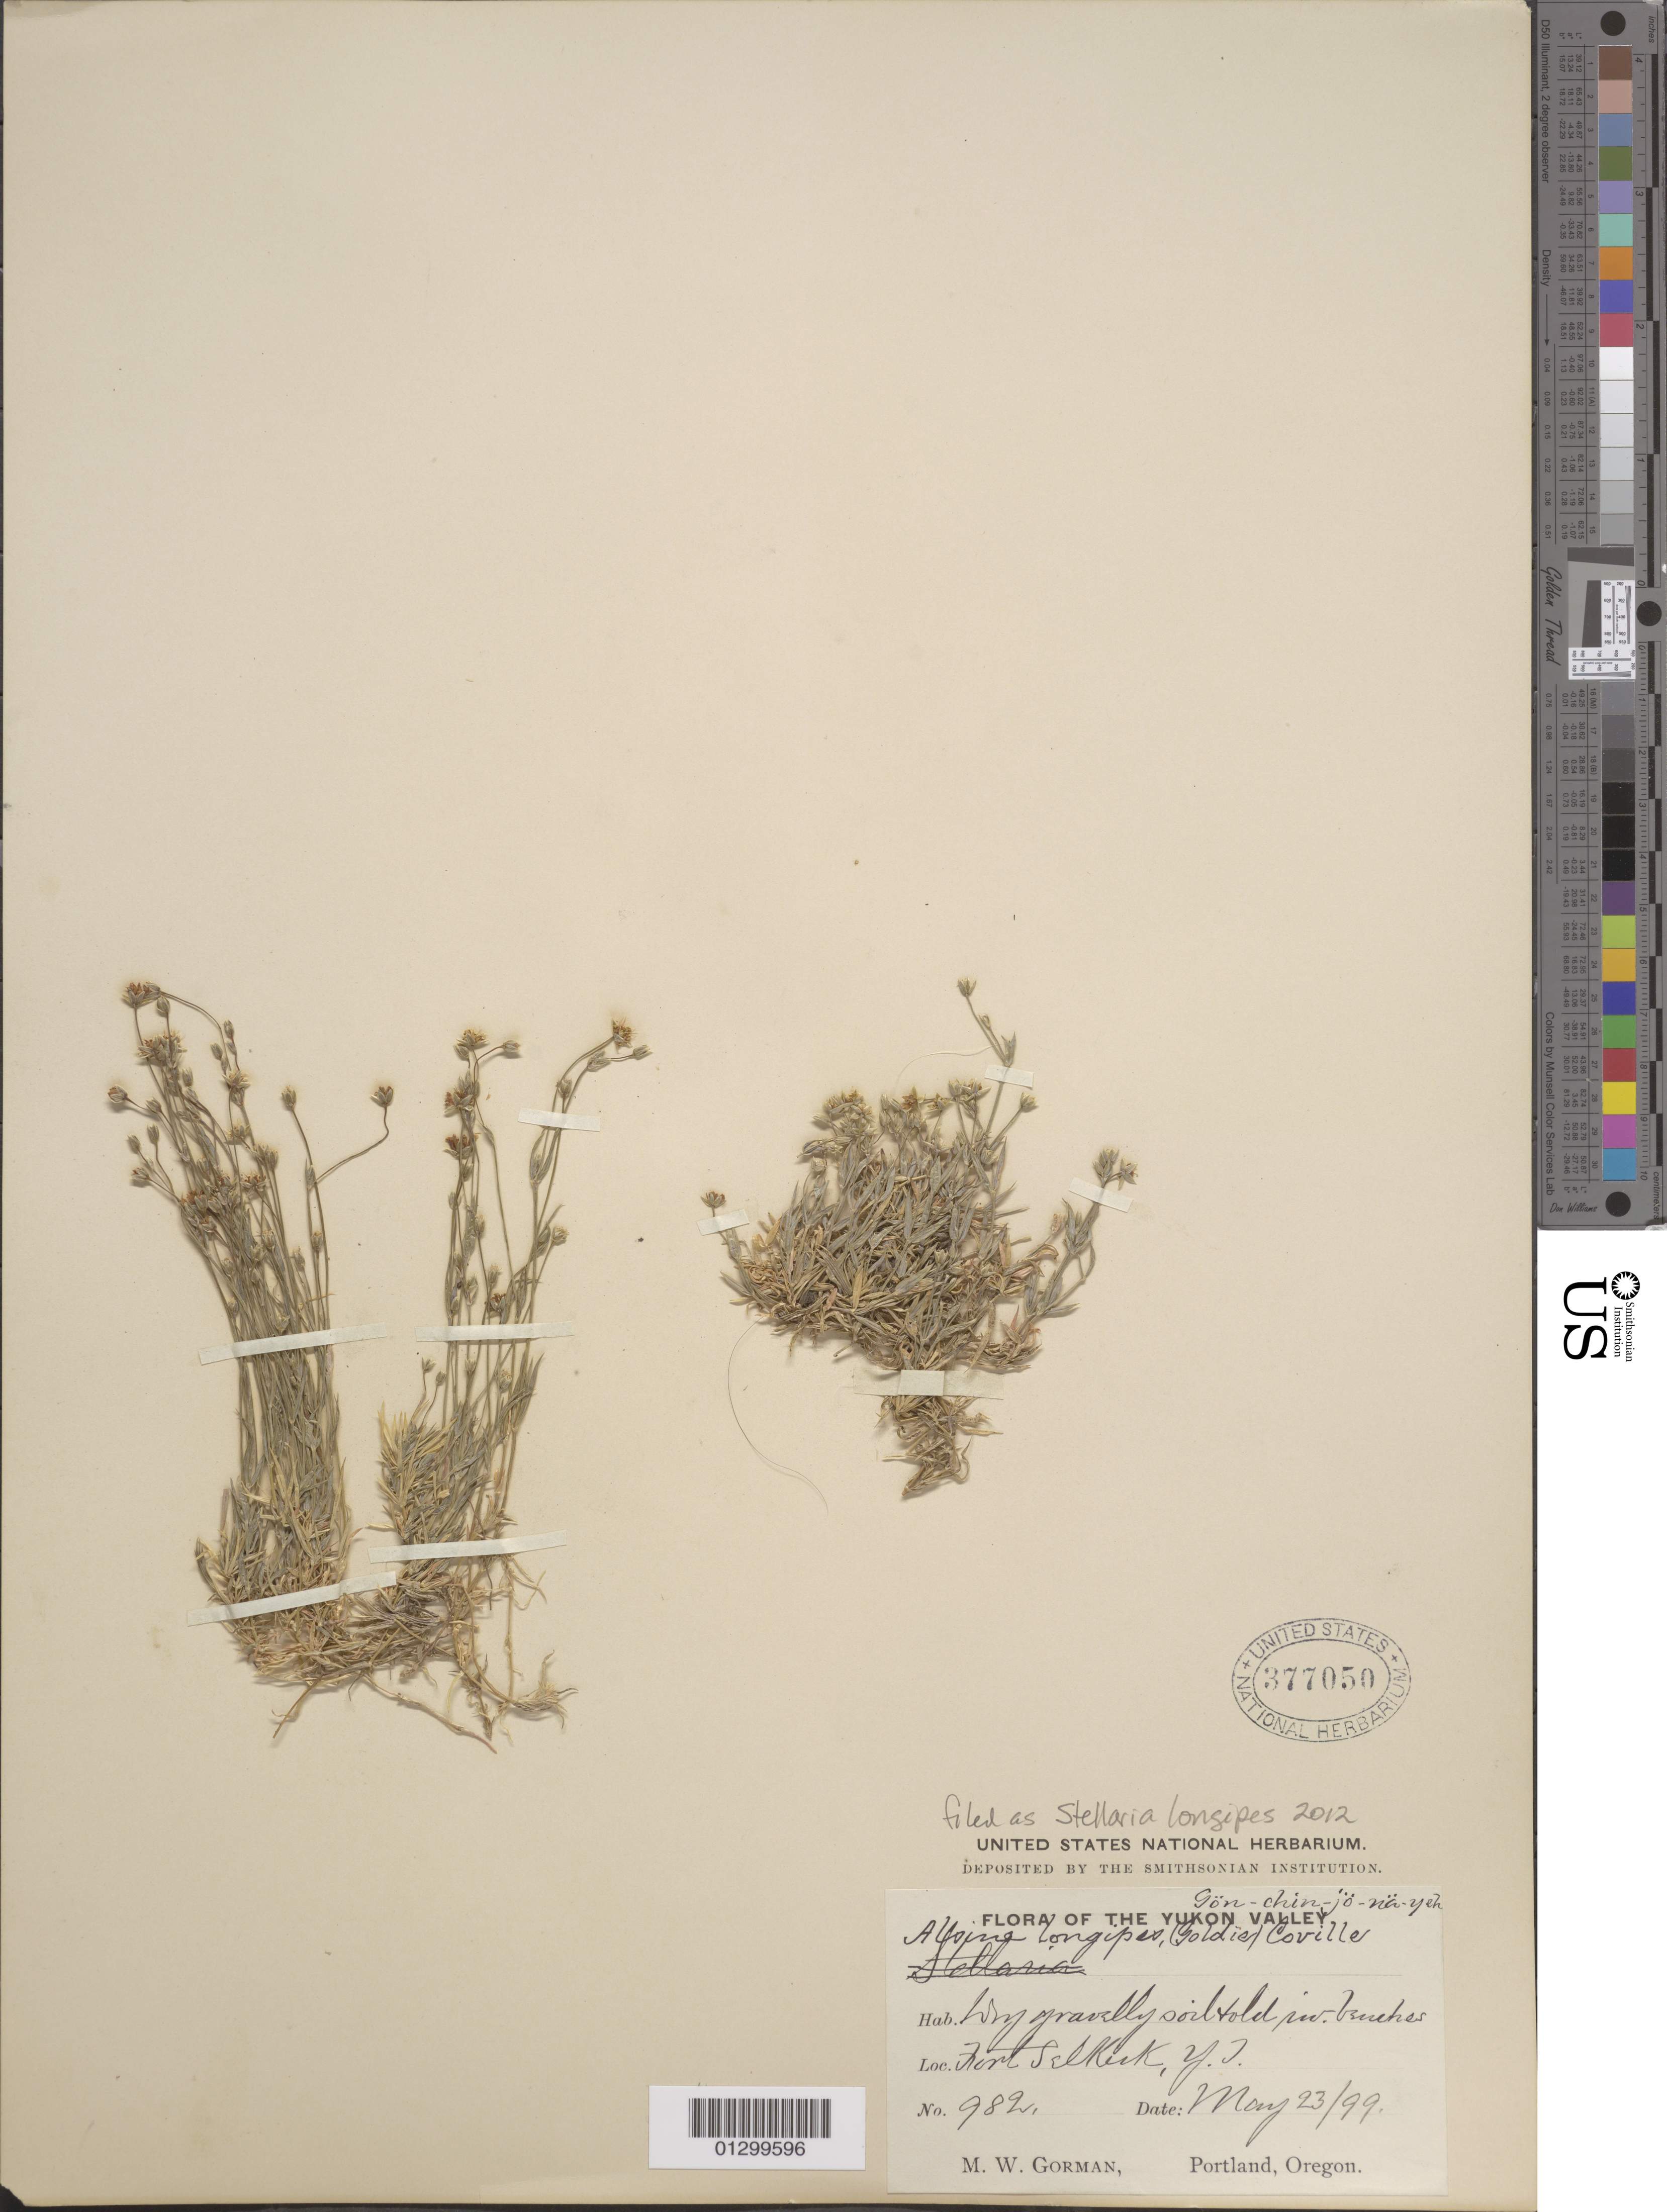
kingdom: Plantae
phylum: Tracheophyta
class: Magnoliopsida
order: Caryophyllales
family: Caryophyllaceae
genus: Stellaria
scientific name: Stellaria longipes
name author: Goldie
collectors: M. W. Gorman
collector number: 982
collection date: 1899-05-23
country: Canada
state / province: Yukon Territory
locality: Fort Selkirk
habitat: Dry gravely soil and old river beaches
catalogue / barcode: US 377050